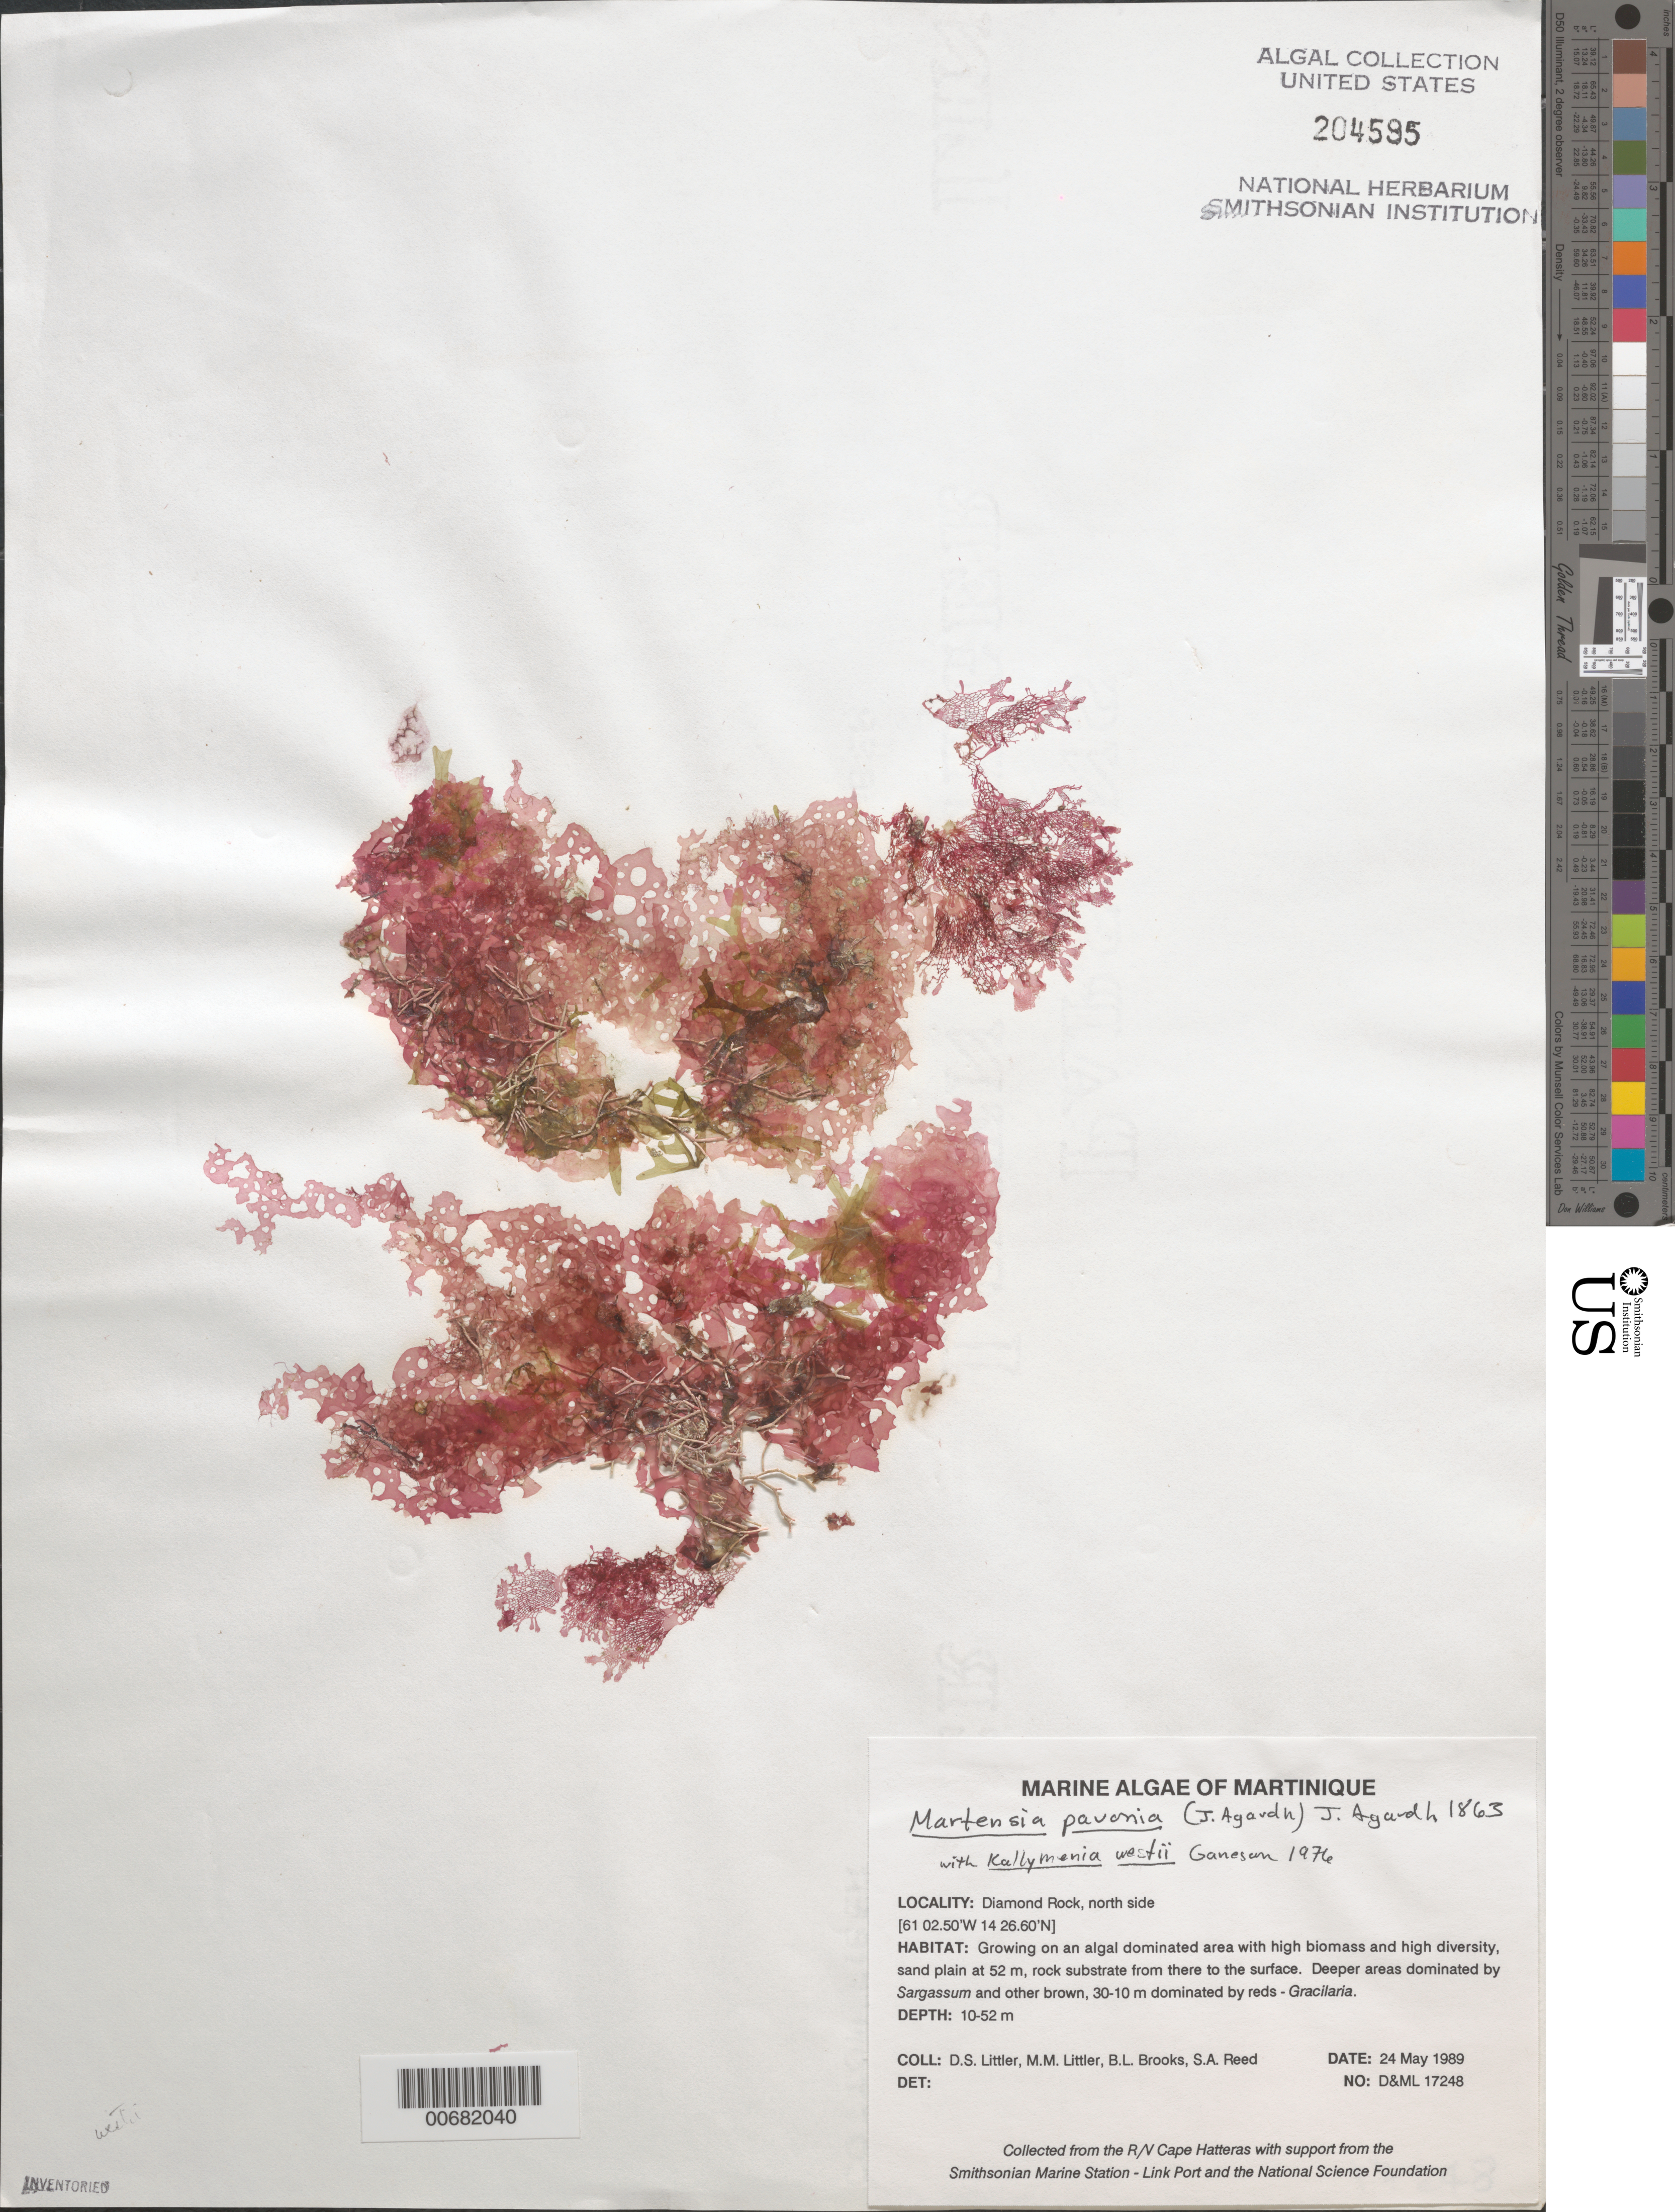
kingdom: Plantae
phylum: Rhodophyta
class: Florideophyceae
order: Ceramiales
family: Delesseriaceae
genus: Martensia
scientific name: Martensia pavonia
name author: (J. Agardh) J. Agardh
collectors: D. S. Littler, M. M. Littler, B. Brooks & S. Reed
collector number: D&ML 17248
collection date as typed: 24 May 1989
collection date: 1989-05-24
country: Martinique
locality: Diamond Rock, north side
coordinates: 14 26.60' N, 61 02.50' W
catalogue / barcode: US 204595